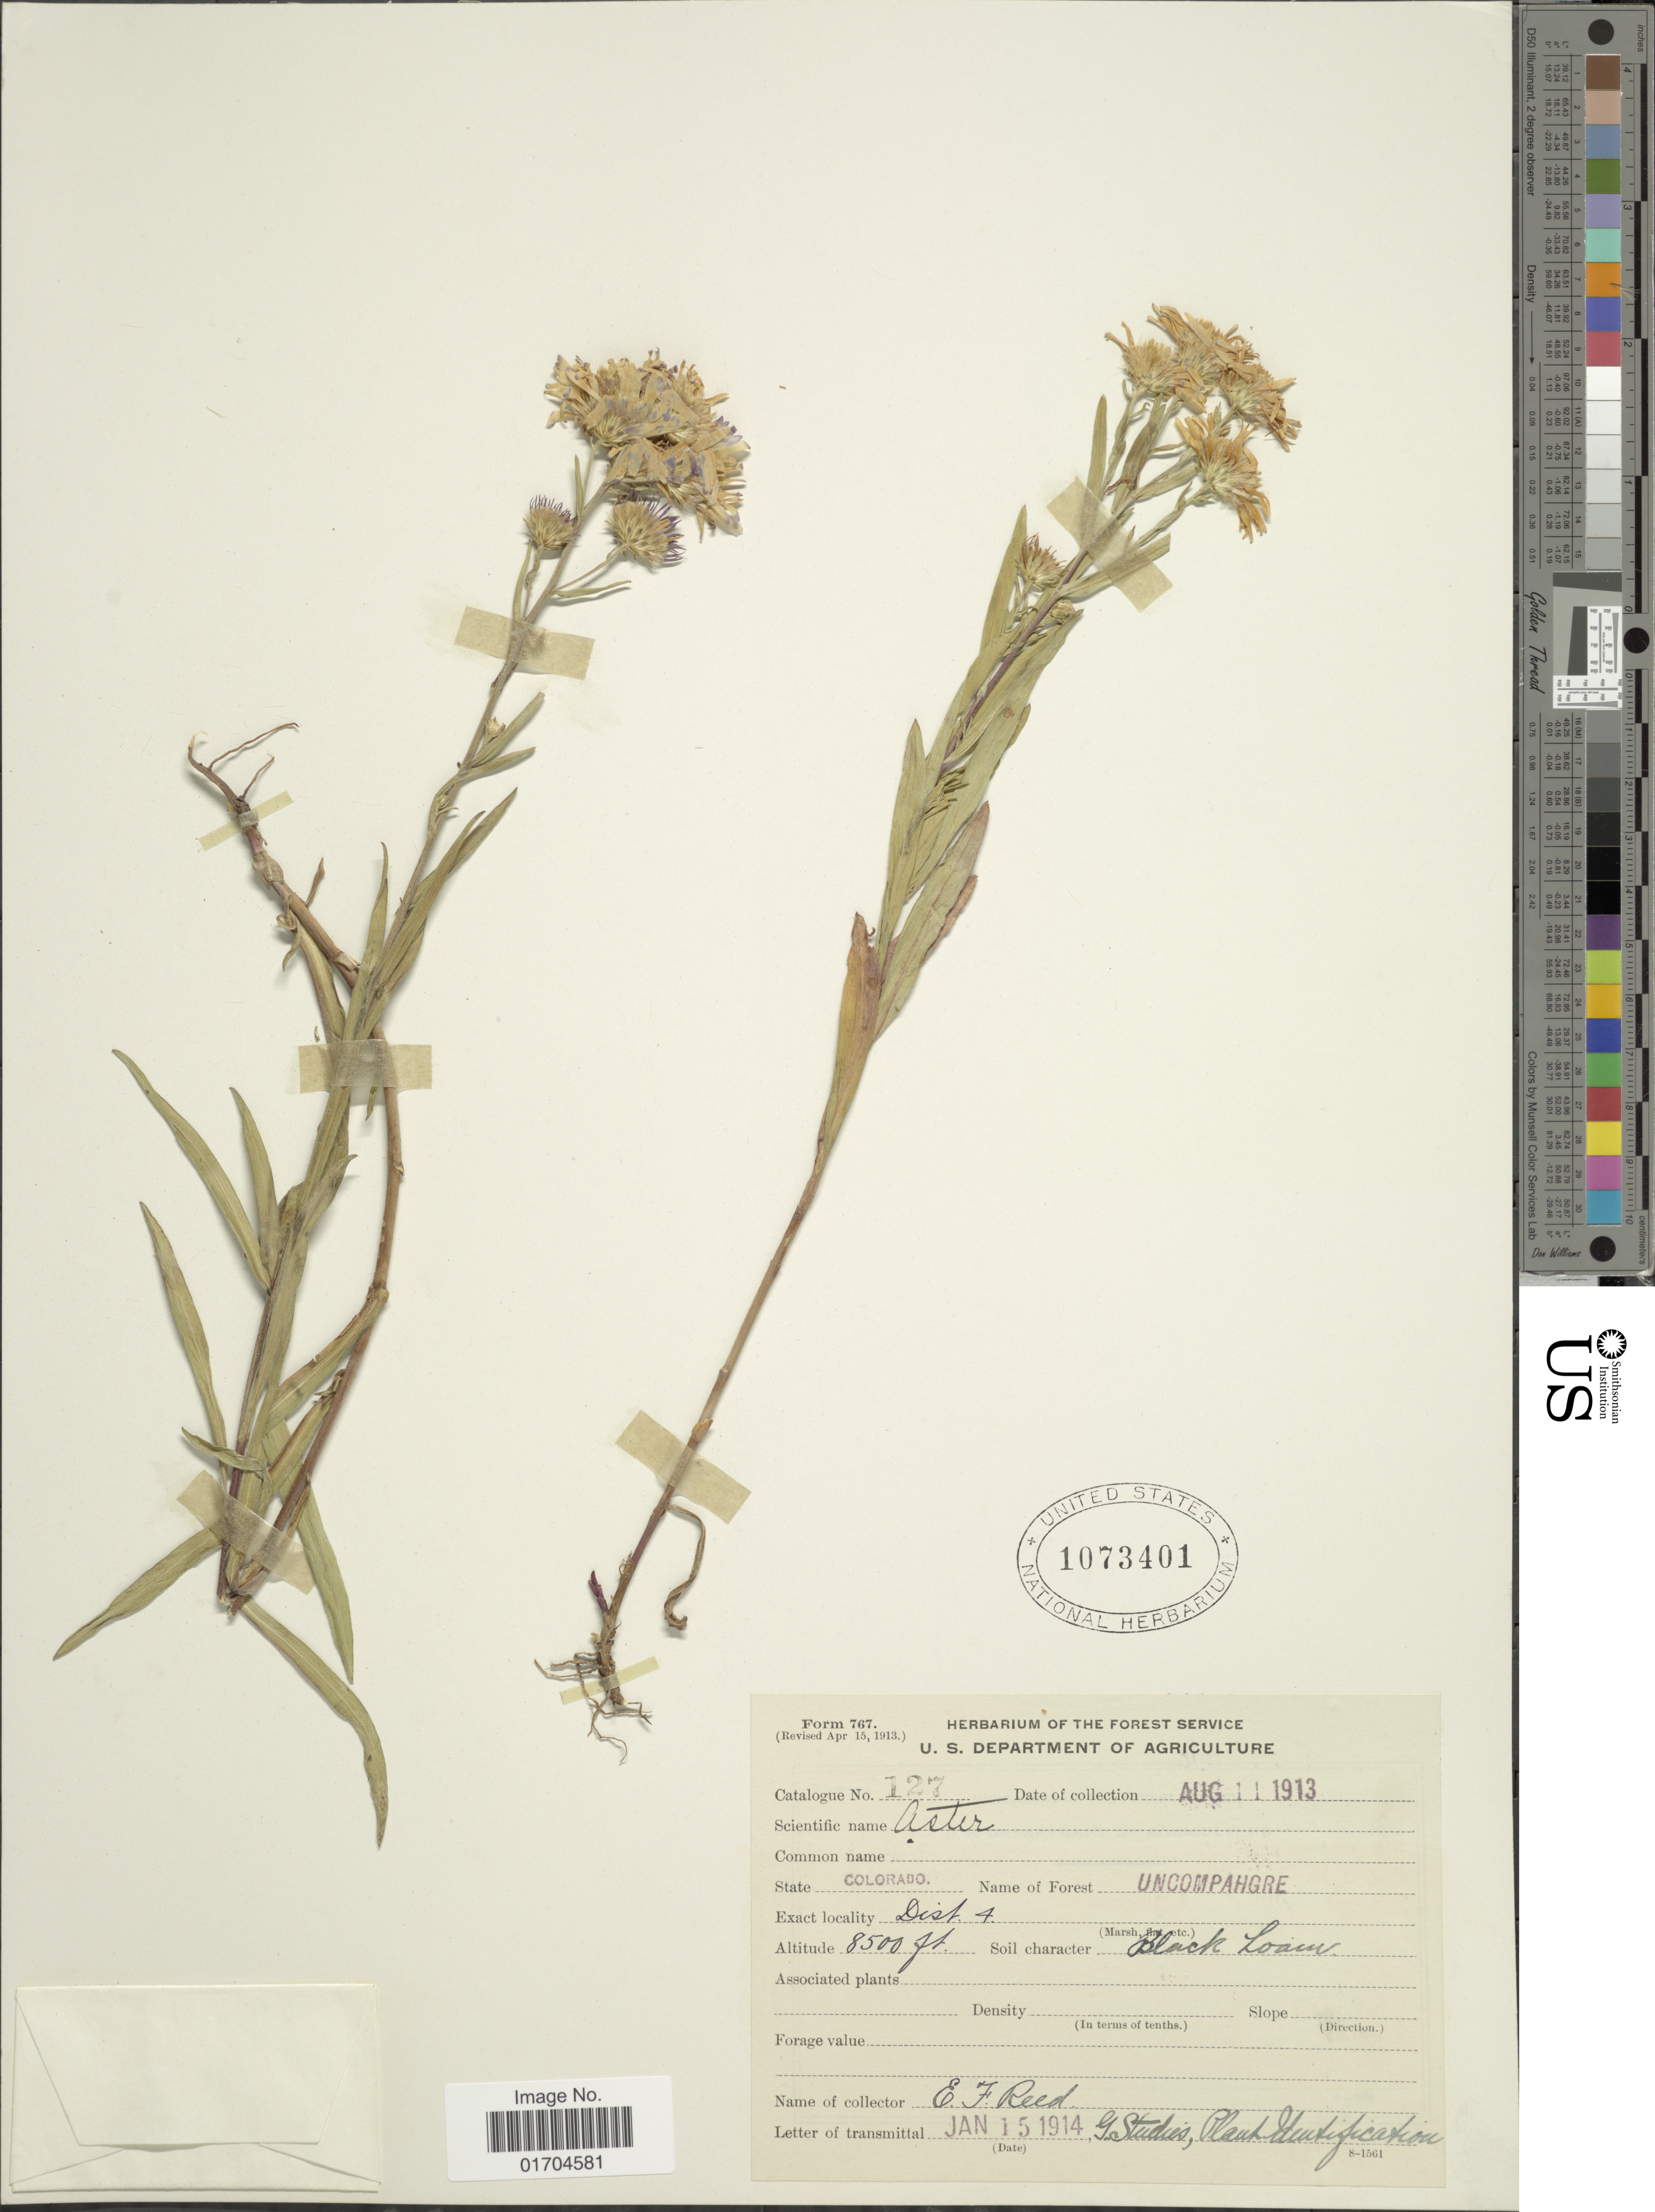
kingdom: Plantae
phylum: Tracheophyta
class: Magnoliopsida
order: Asterales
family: Asteraceae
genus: Symphyotrichum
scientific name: Symphyotrichum sp.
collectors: E. Reed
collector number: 127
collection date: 1913-08-11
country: United States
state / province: Colorado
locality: Uncompahgre, Dist. 4.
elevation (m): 2591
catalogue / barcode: US 1073401